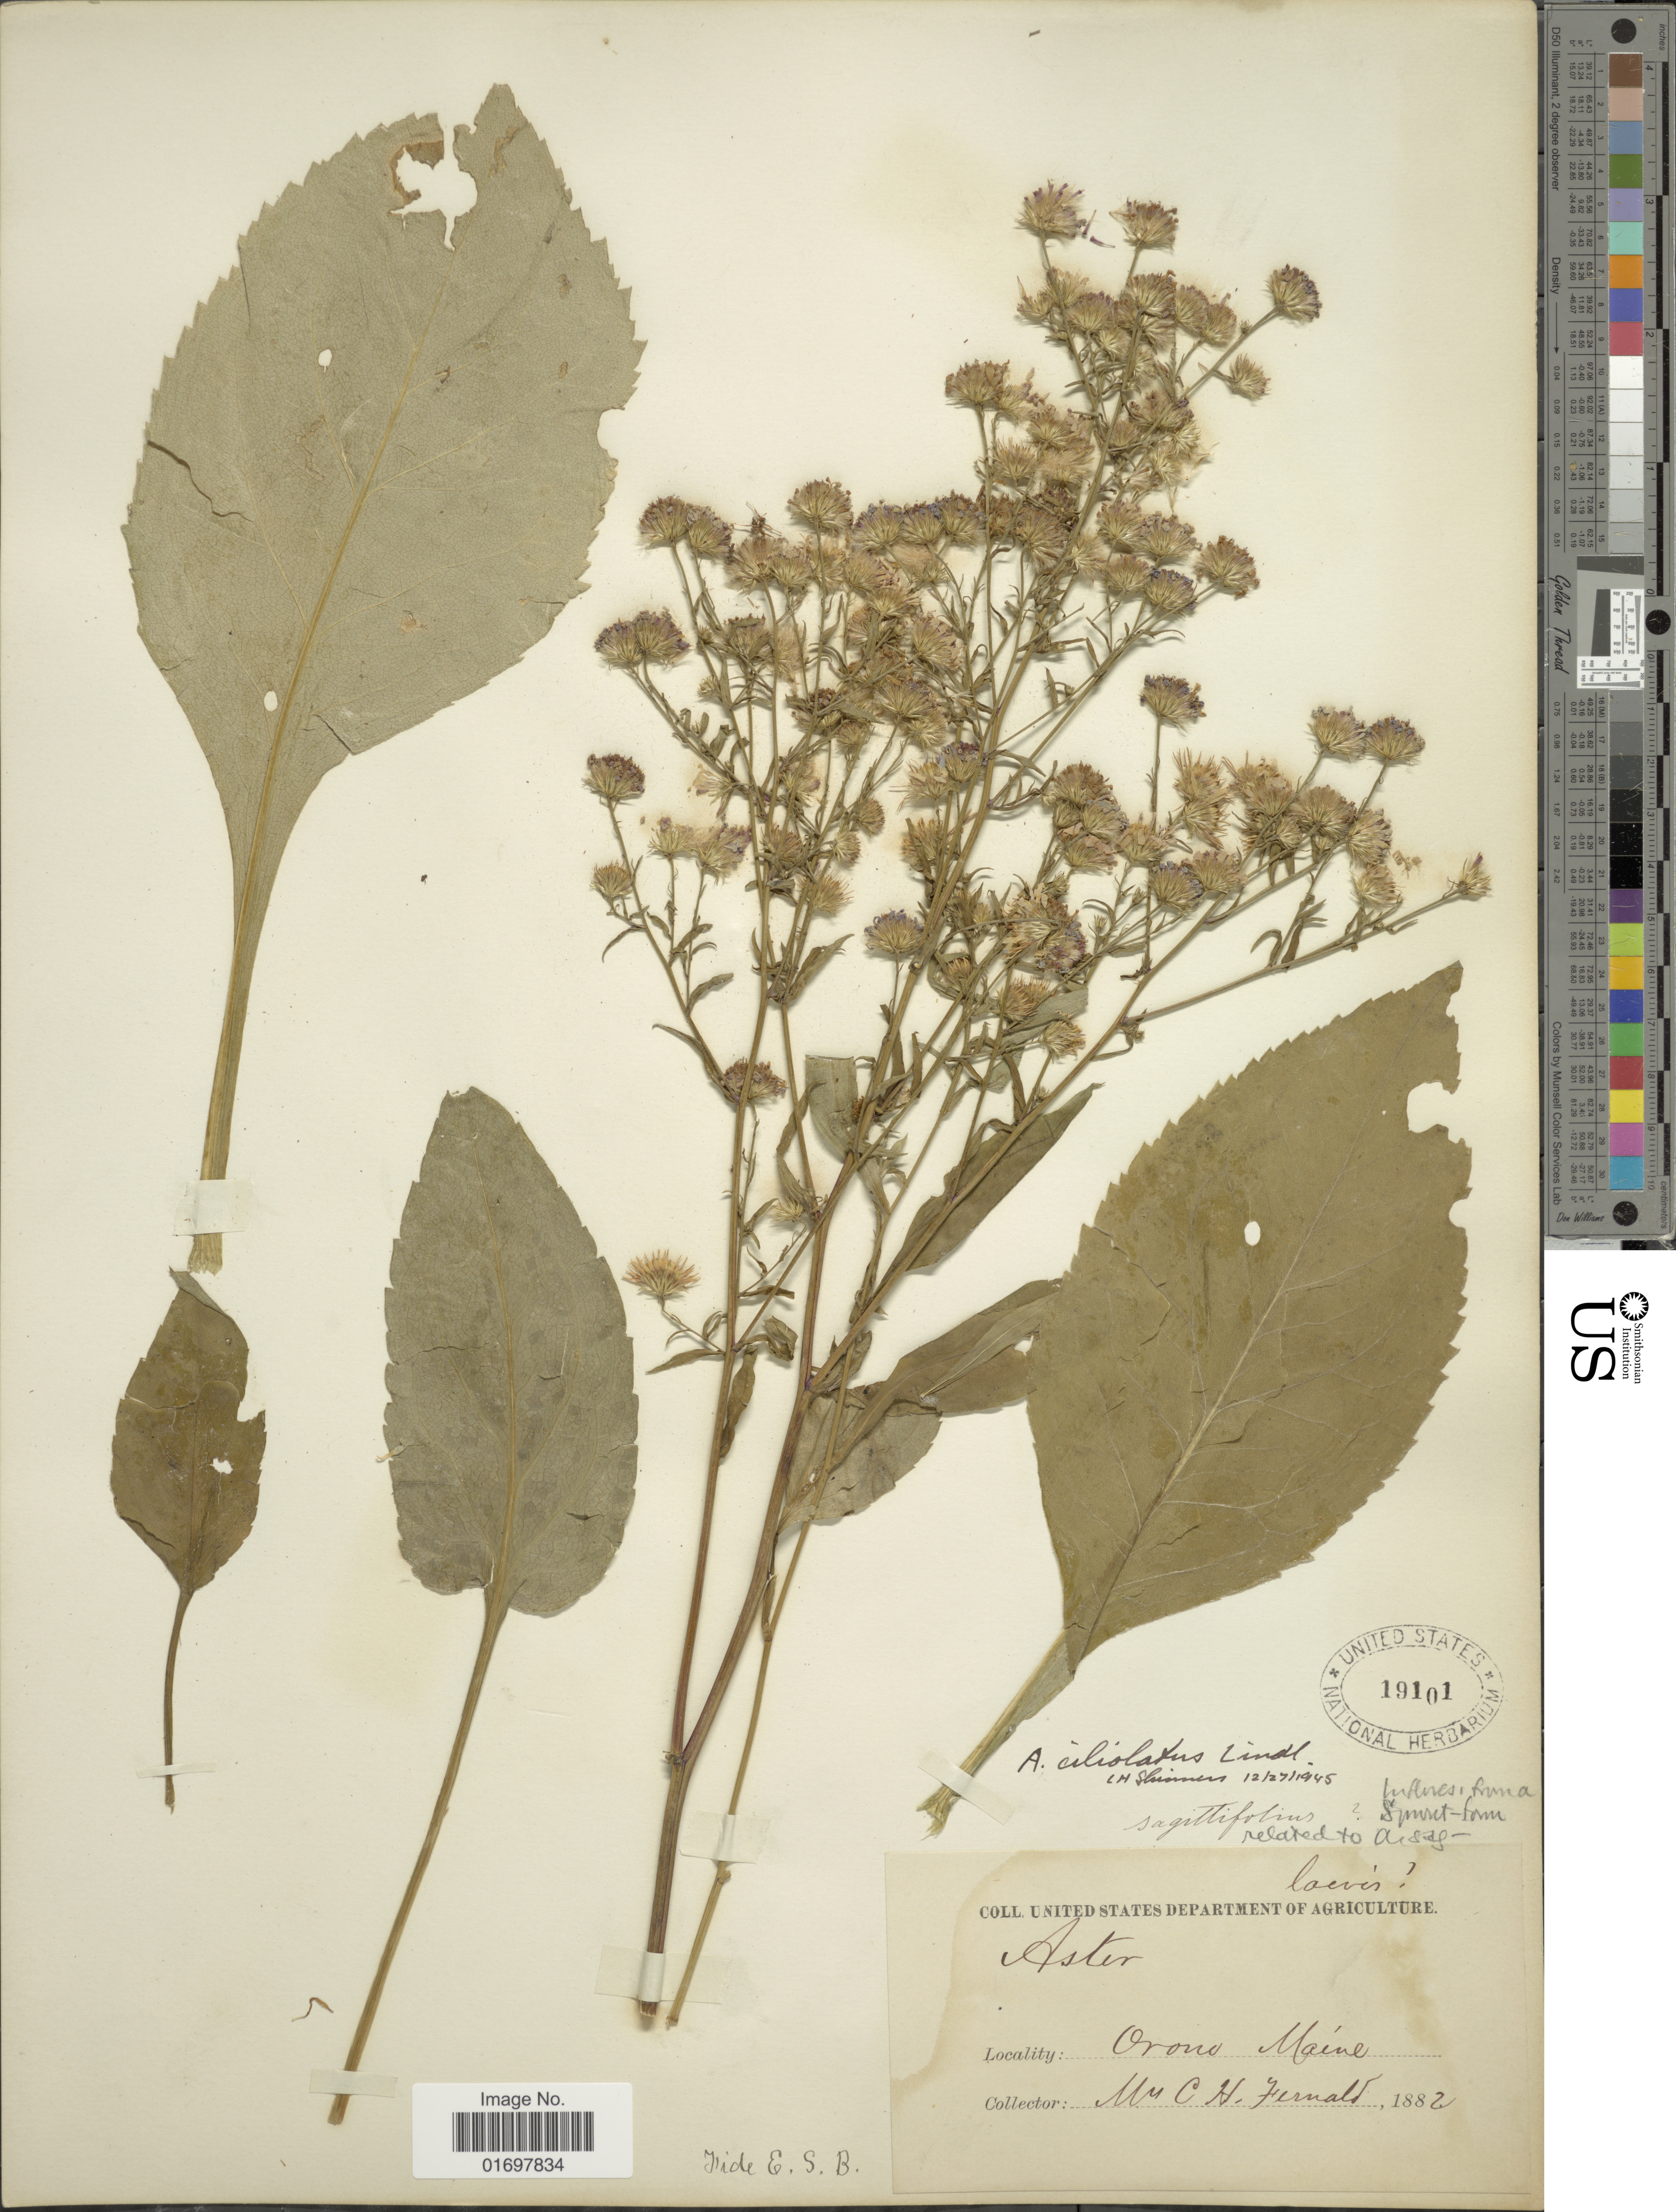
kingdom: Plantae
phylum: Tracheophyta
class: Magnoliopsida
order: Asterales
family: Asteraceae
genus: Symphyotrichum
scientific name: Symphyotrichum ciliolatum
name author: (Lindl.) Á. Löve & D. Löve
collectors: C. H. Fernald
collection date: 1882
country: United States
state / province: Maine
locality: Orono Maine.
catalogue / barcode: US 19101